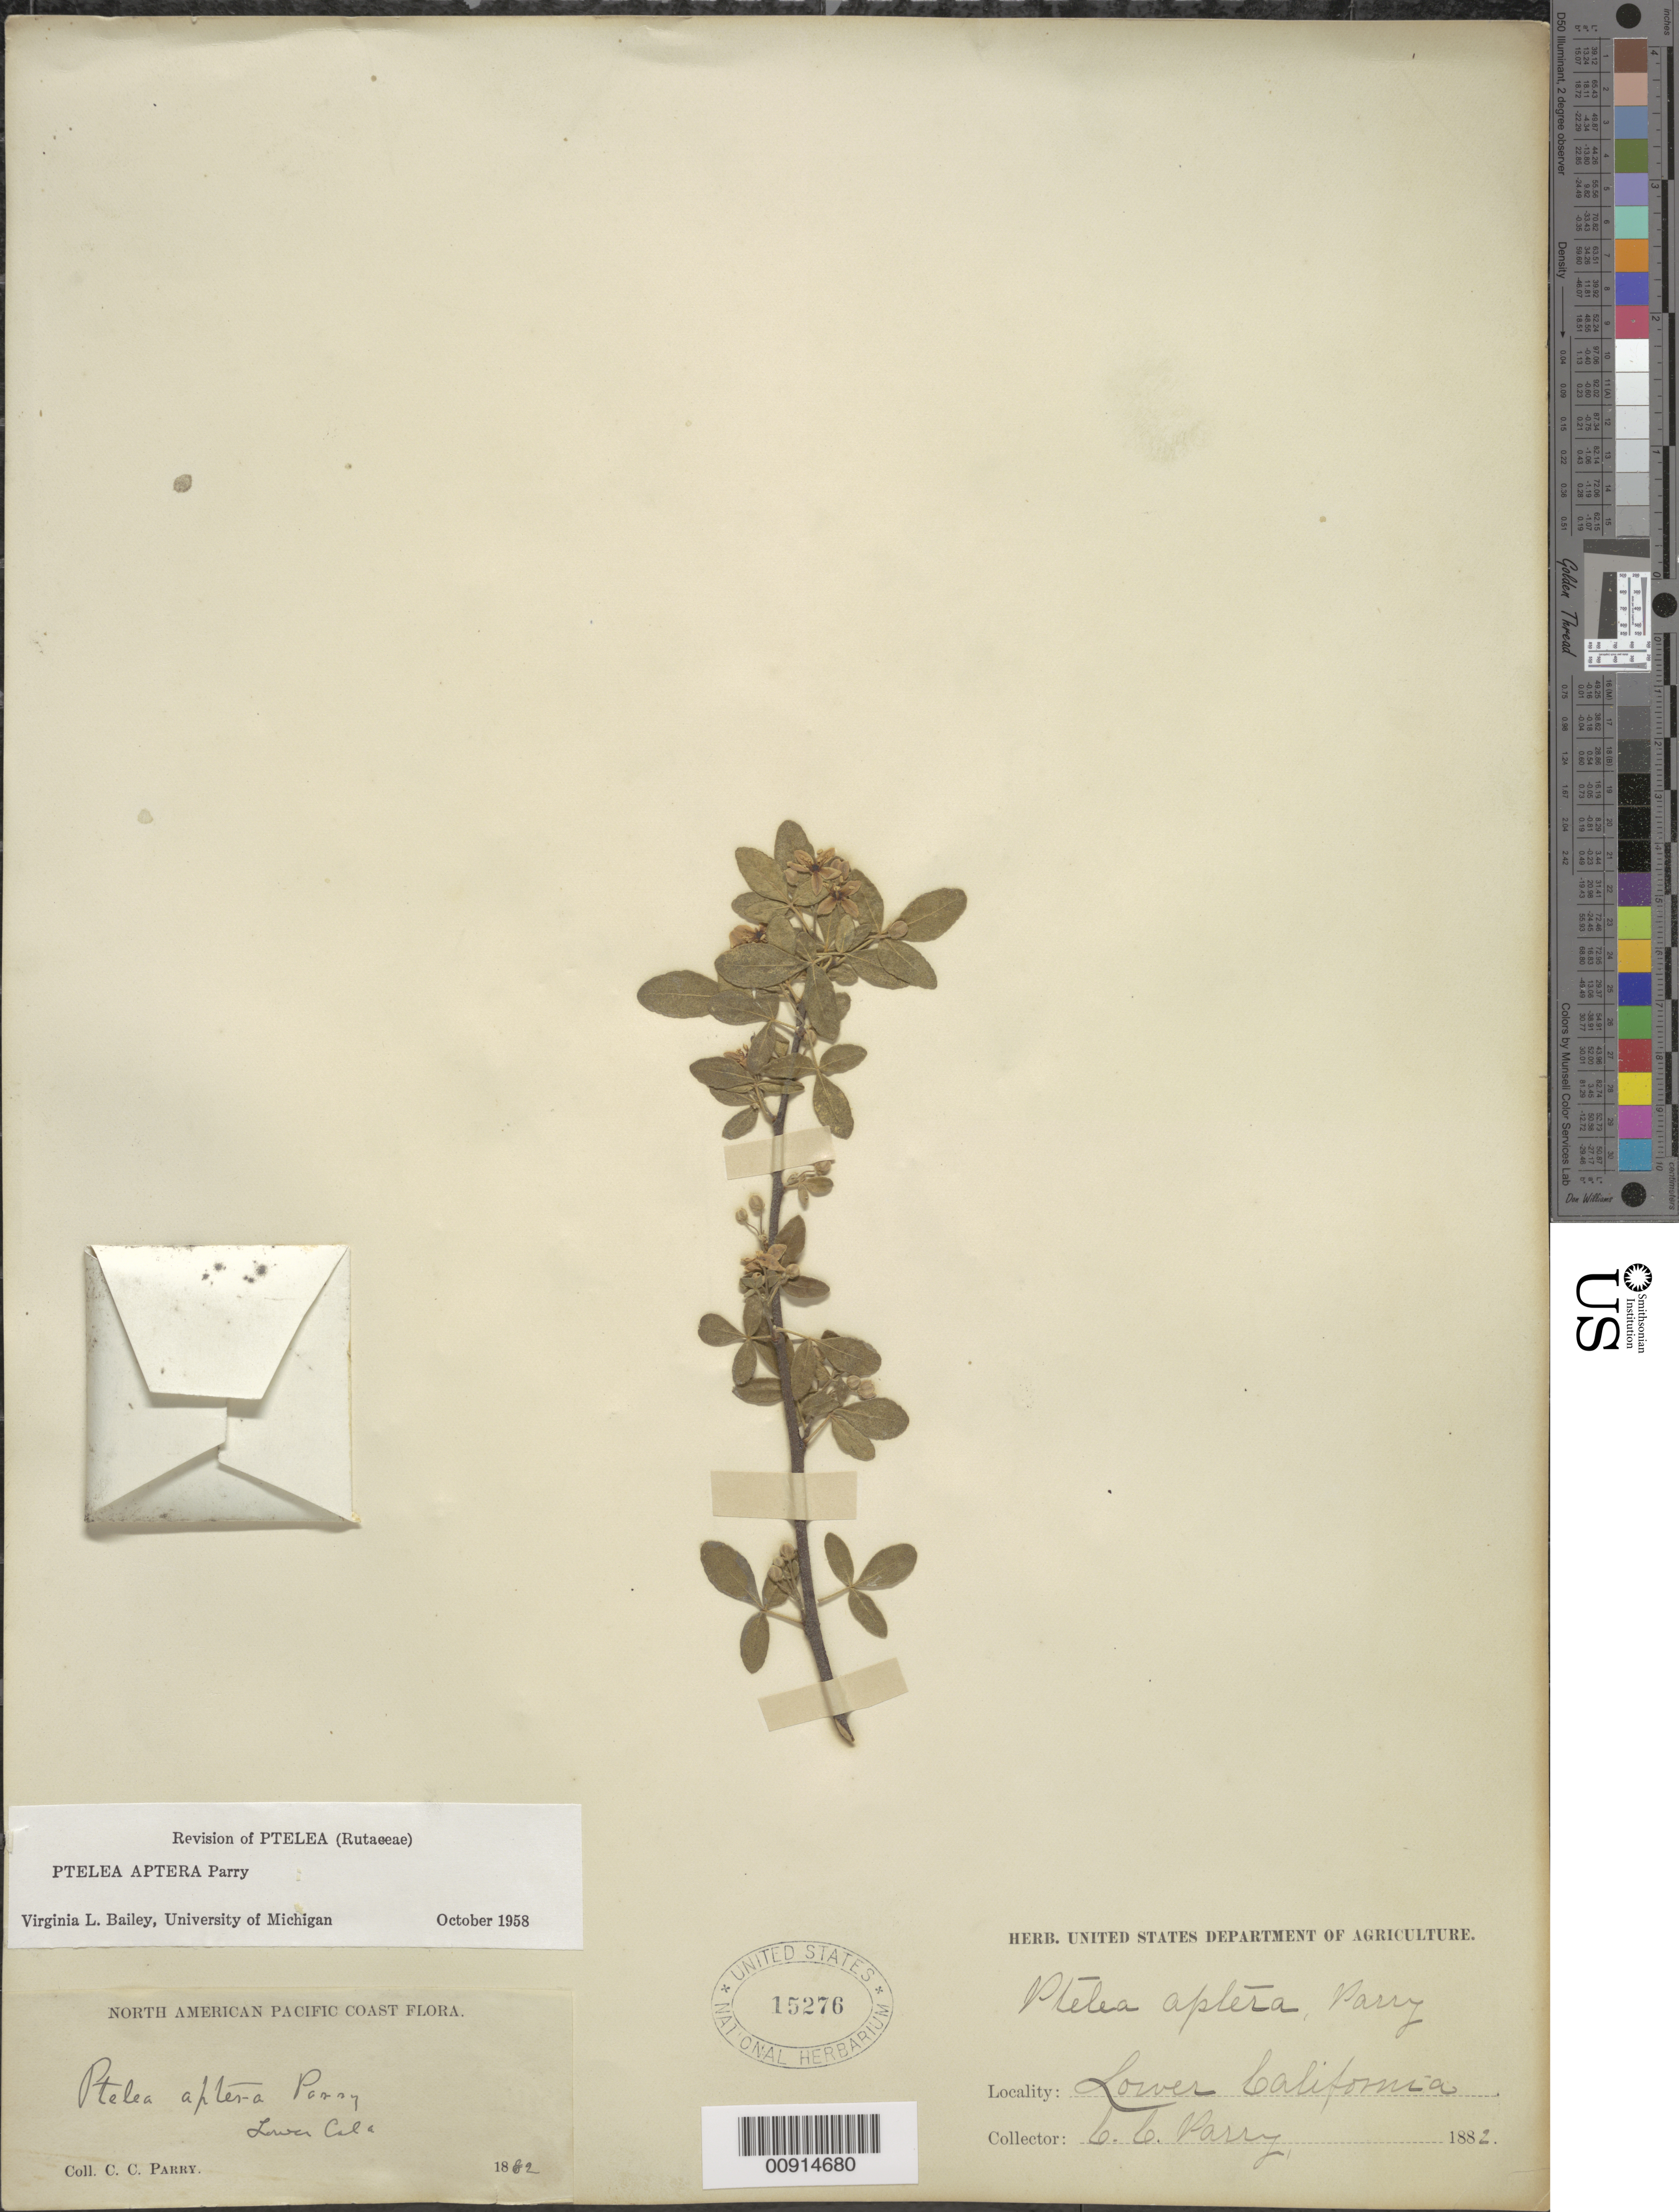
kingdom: Plantae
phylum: Tracheophyta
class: Magnoliopsida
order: Sapindales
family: Rutaceae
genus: Ptelea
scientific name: Ptelea aptera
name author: Parry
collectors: C. C. Parry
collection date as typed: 1882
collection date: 1882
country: Mexico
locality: Lower California.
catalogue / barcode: US 15276